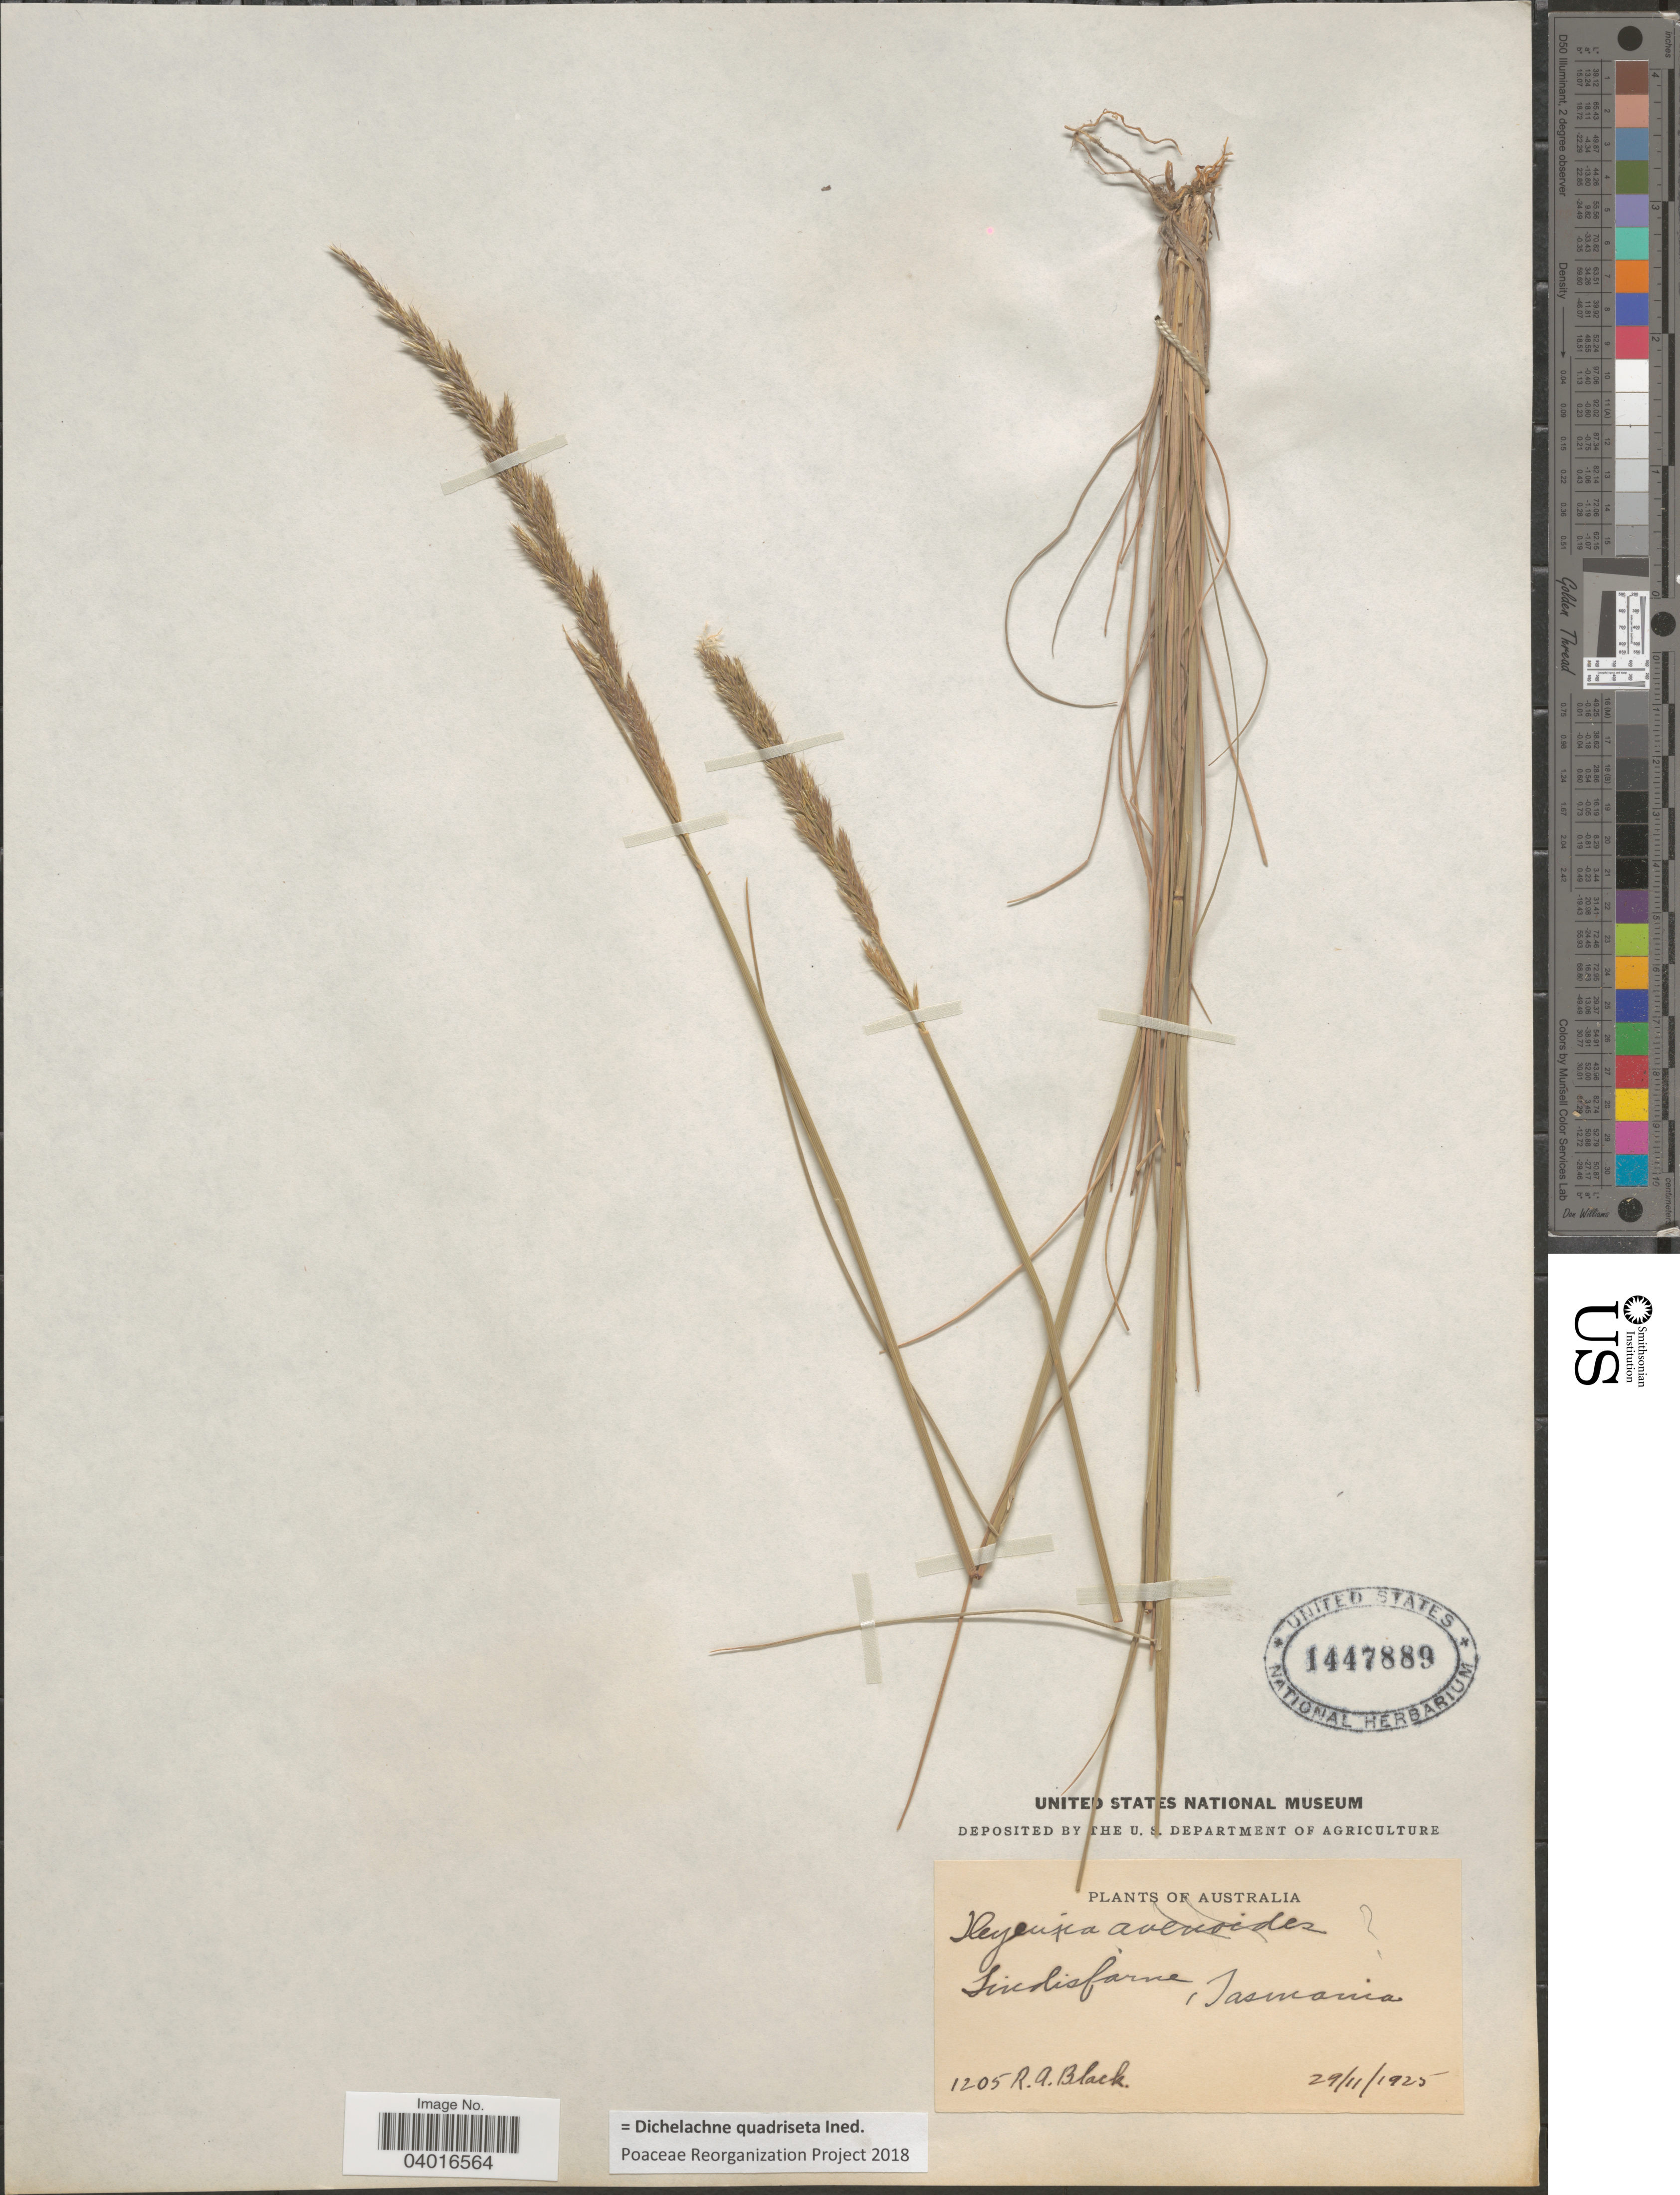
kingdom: Plantae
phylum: Tracheophyta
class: Liliopsida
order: Poales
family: Poaceae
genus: Dichelachne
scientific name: Dichelachne quadriseta ined.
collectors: R. A. Black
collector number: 1205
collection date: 1925-11-29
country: Australia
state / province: Tasmania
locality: Lindisfarne.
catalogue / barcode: US 1447889